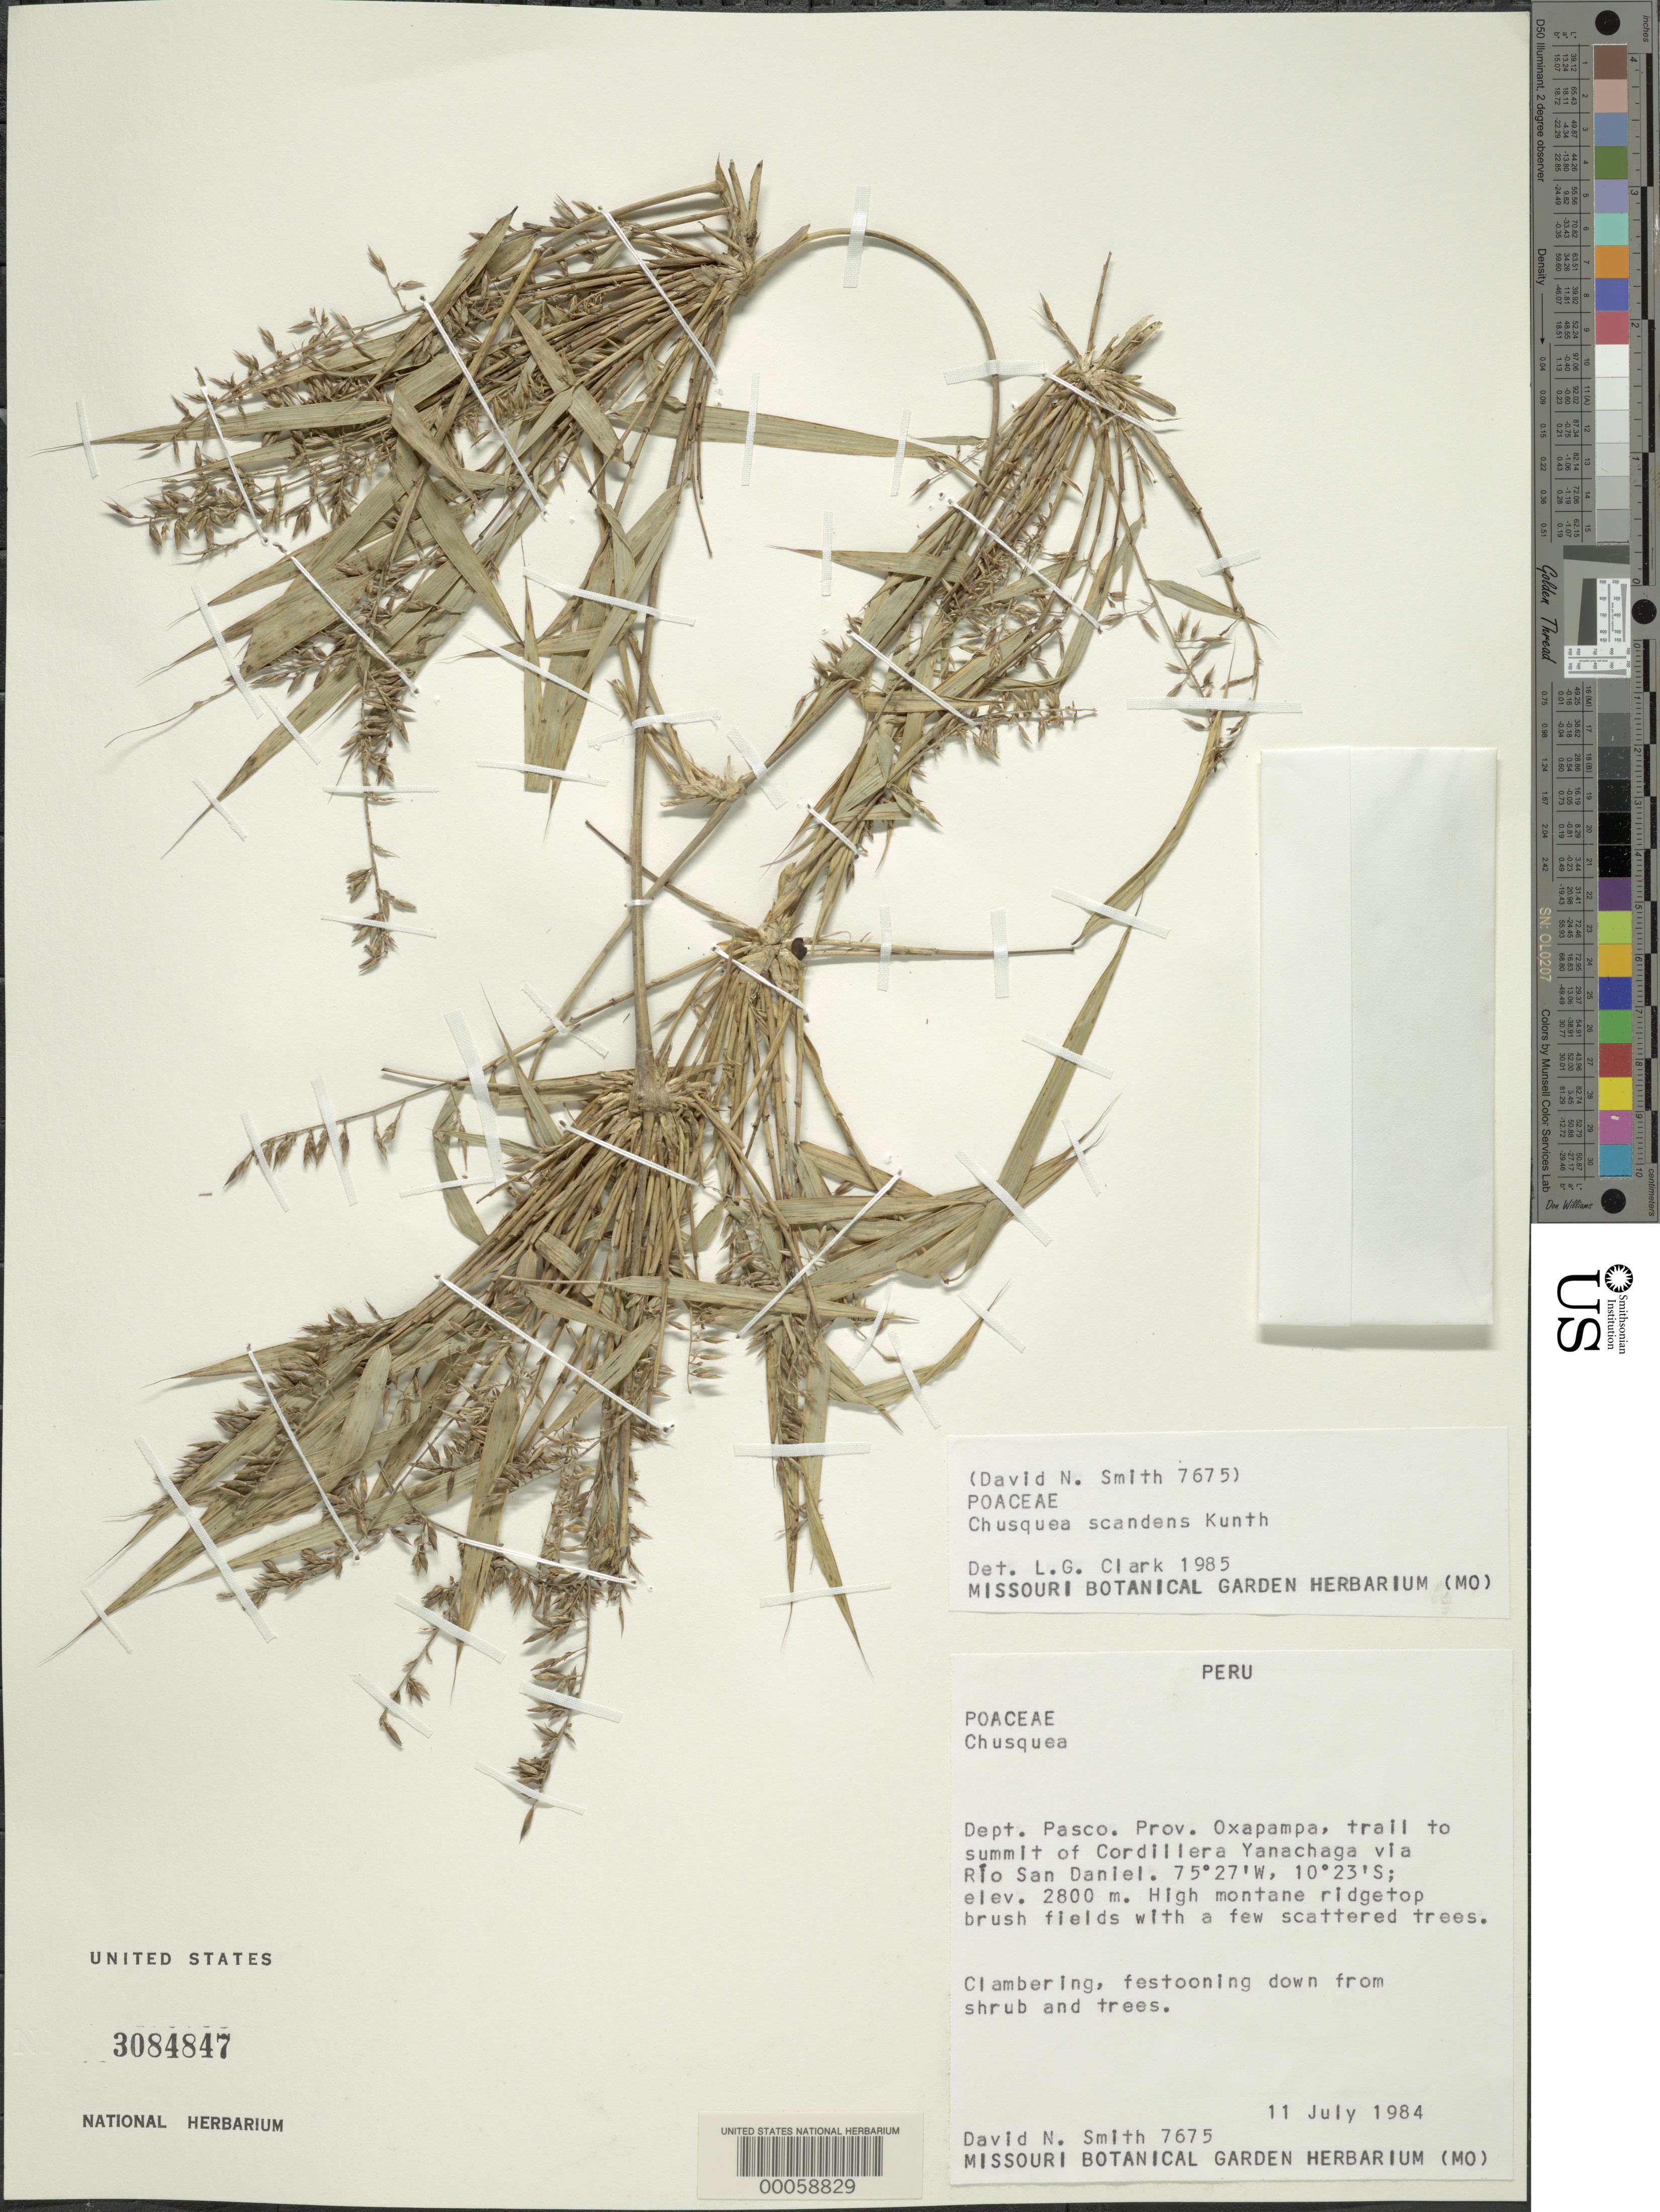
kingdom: Plantae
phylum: Tracheophyta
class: Liliopsida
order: Poales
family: Poaceae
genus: Chusquea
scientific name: Chusquea scandens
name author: Kunth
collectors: D. Smith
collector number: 7675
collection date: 1984-07-11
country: Peru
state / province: Pasco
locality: Oxapampa, trail to summit of Cordillera Yanachaga via Rio San Daniel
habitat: high montane ridgetop brush fields with a few scattered trees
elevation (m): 2800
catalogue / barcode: US 3084847